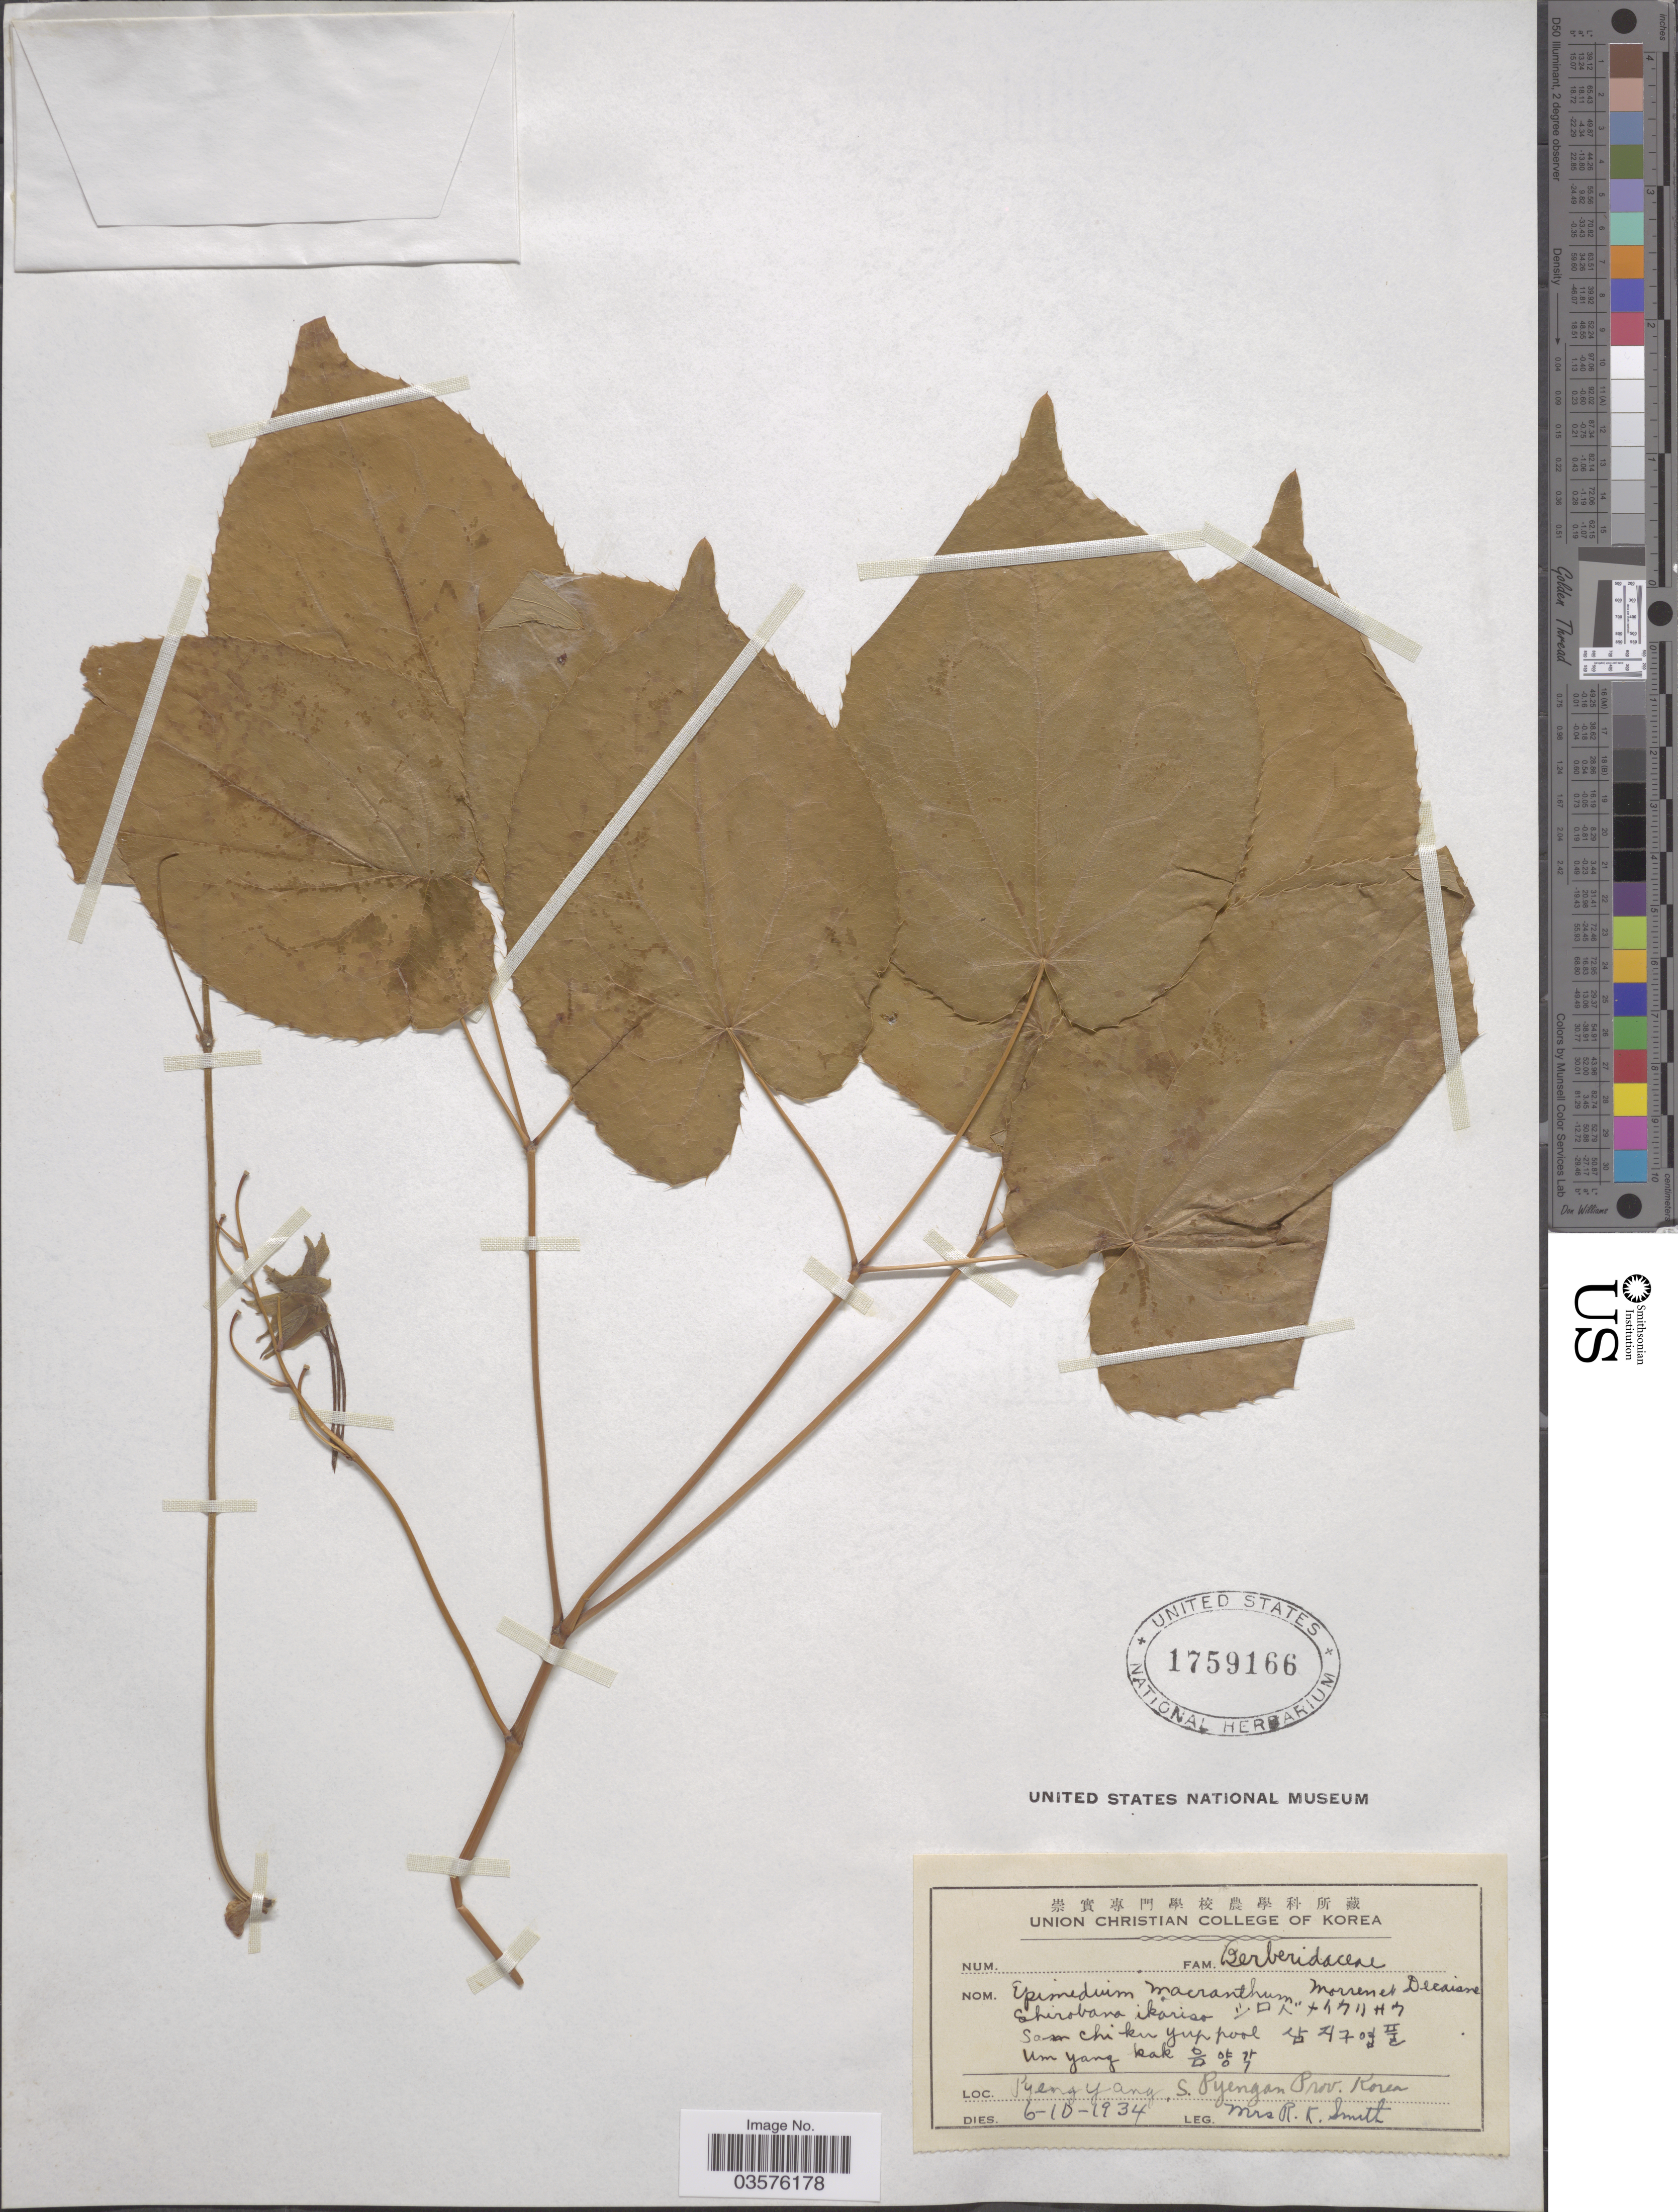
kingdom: Plantae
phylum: Tracheophyta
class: Magnoliopsida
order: Ranunculales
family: Berberidaceae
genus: Epimedium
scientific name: Epimedium grandiflorum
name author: C. Morren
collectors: Mrs. R. K. Smith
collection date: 1934-10-06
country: North Korea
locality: Pyeng Yang, S. Pyengan Prov. Korea.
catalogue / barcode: US 1759166